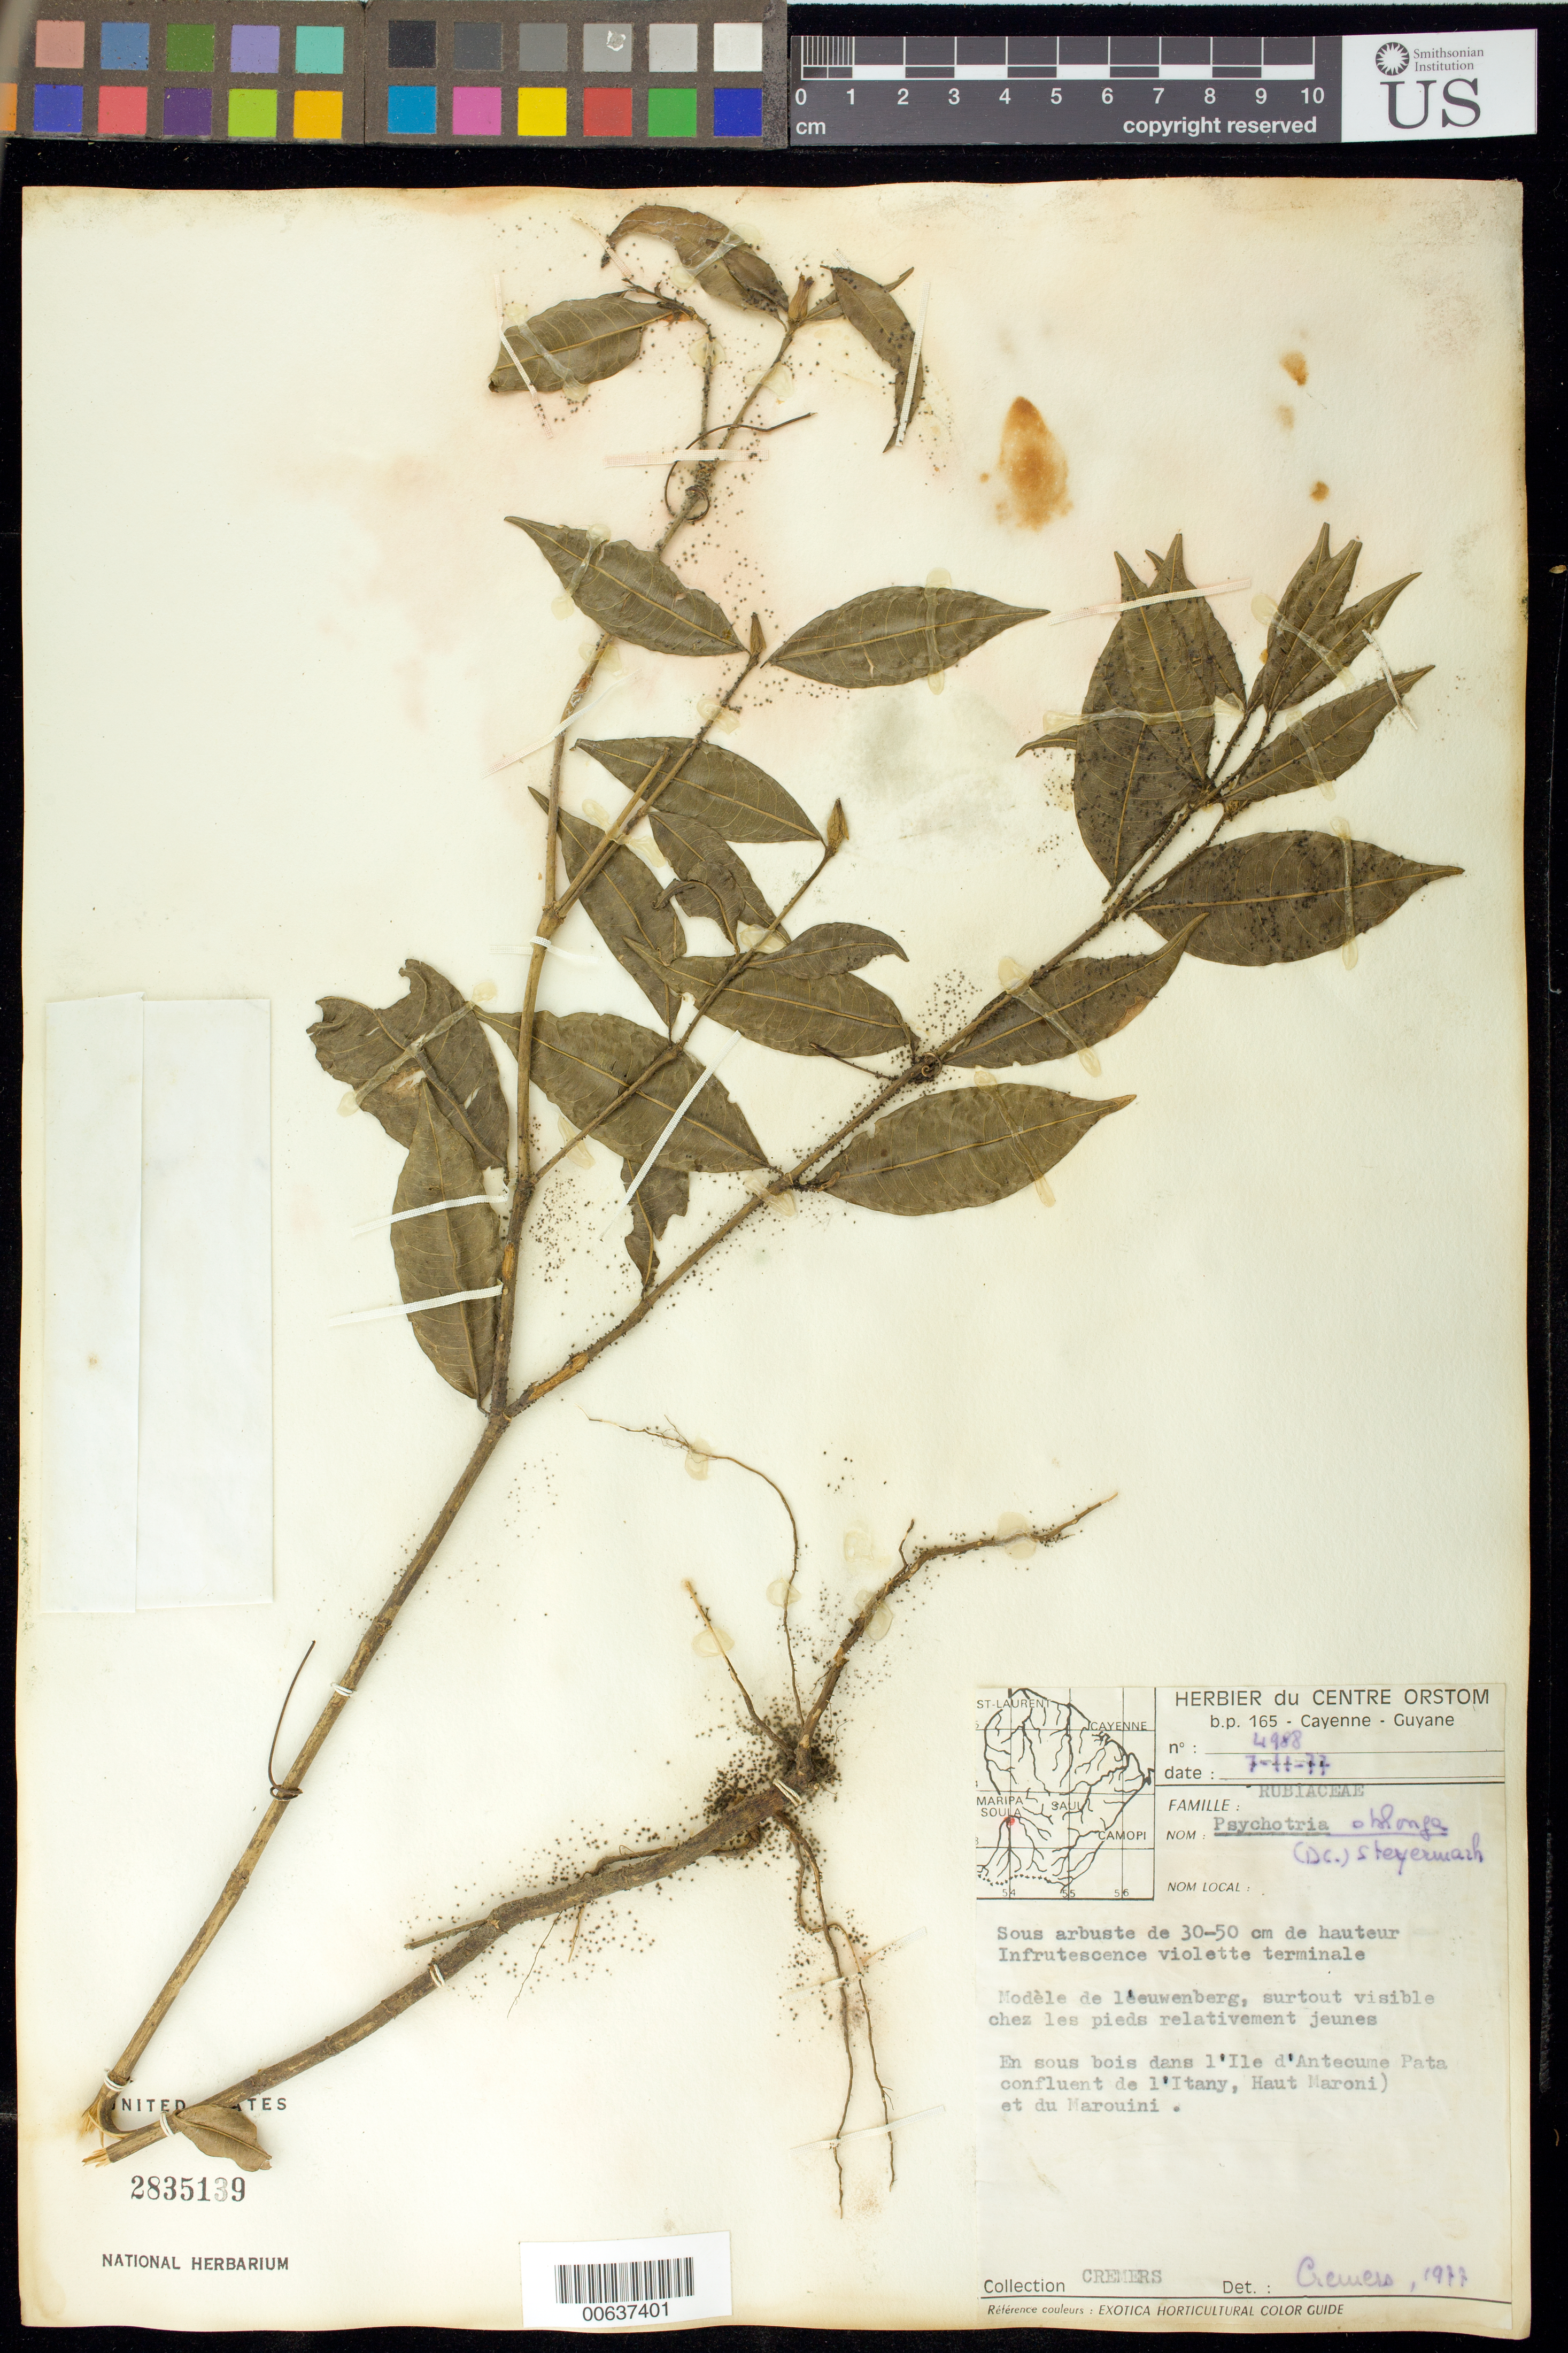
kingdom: Plantae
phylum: Tracheophyta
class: Magnoliopsida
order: Gentianales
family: Rubiaceae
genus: Palicourea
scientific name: Palicourea oblonga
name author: (DC.) Delprete & J.H. Kirkbr.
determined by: Kirkbride, J. H., Jr.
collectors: G. Cremers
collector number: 4988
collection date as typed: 7-Nov-77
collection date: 1977-11-07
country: French Guiana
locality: Ile d'Antécume Pata, confl. de l'Itany (Haut Maroni) et du Marouini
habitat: Sous bois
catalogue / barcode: US 2835139